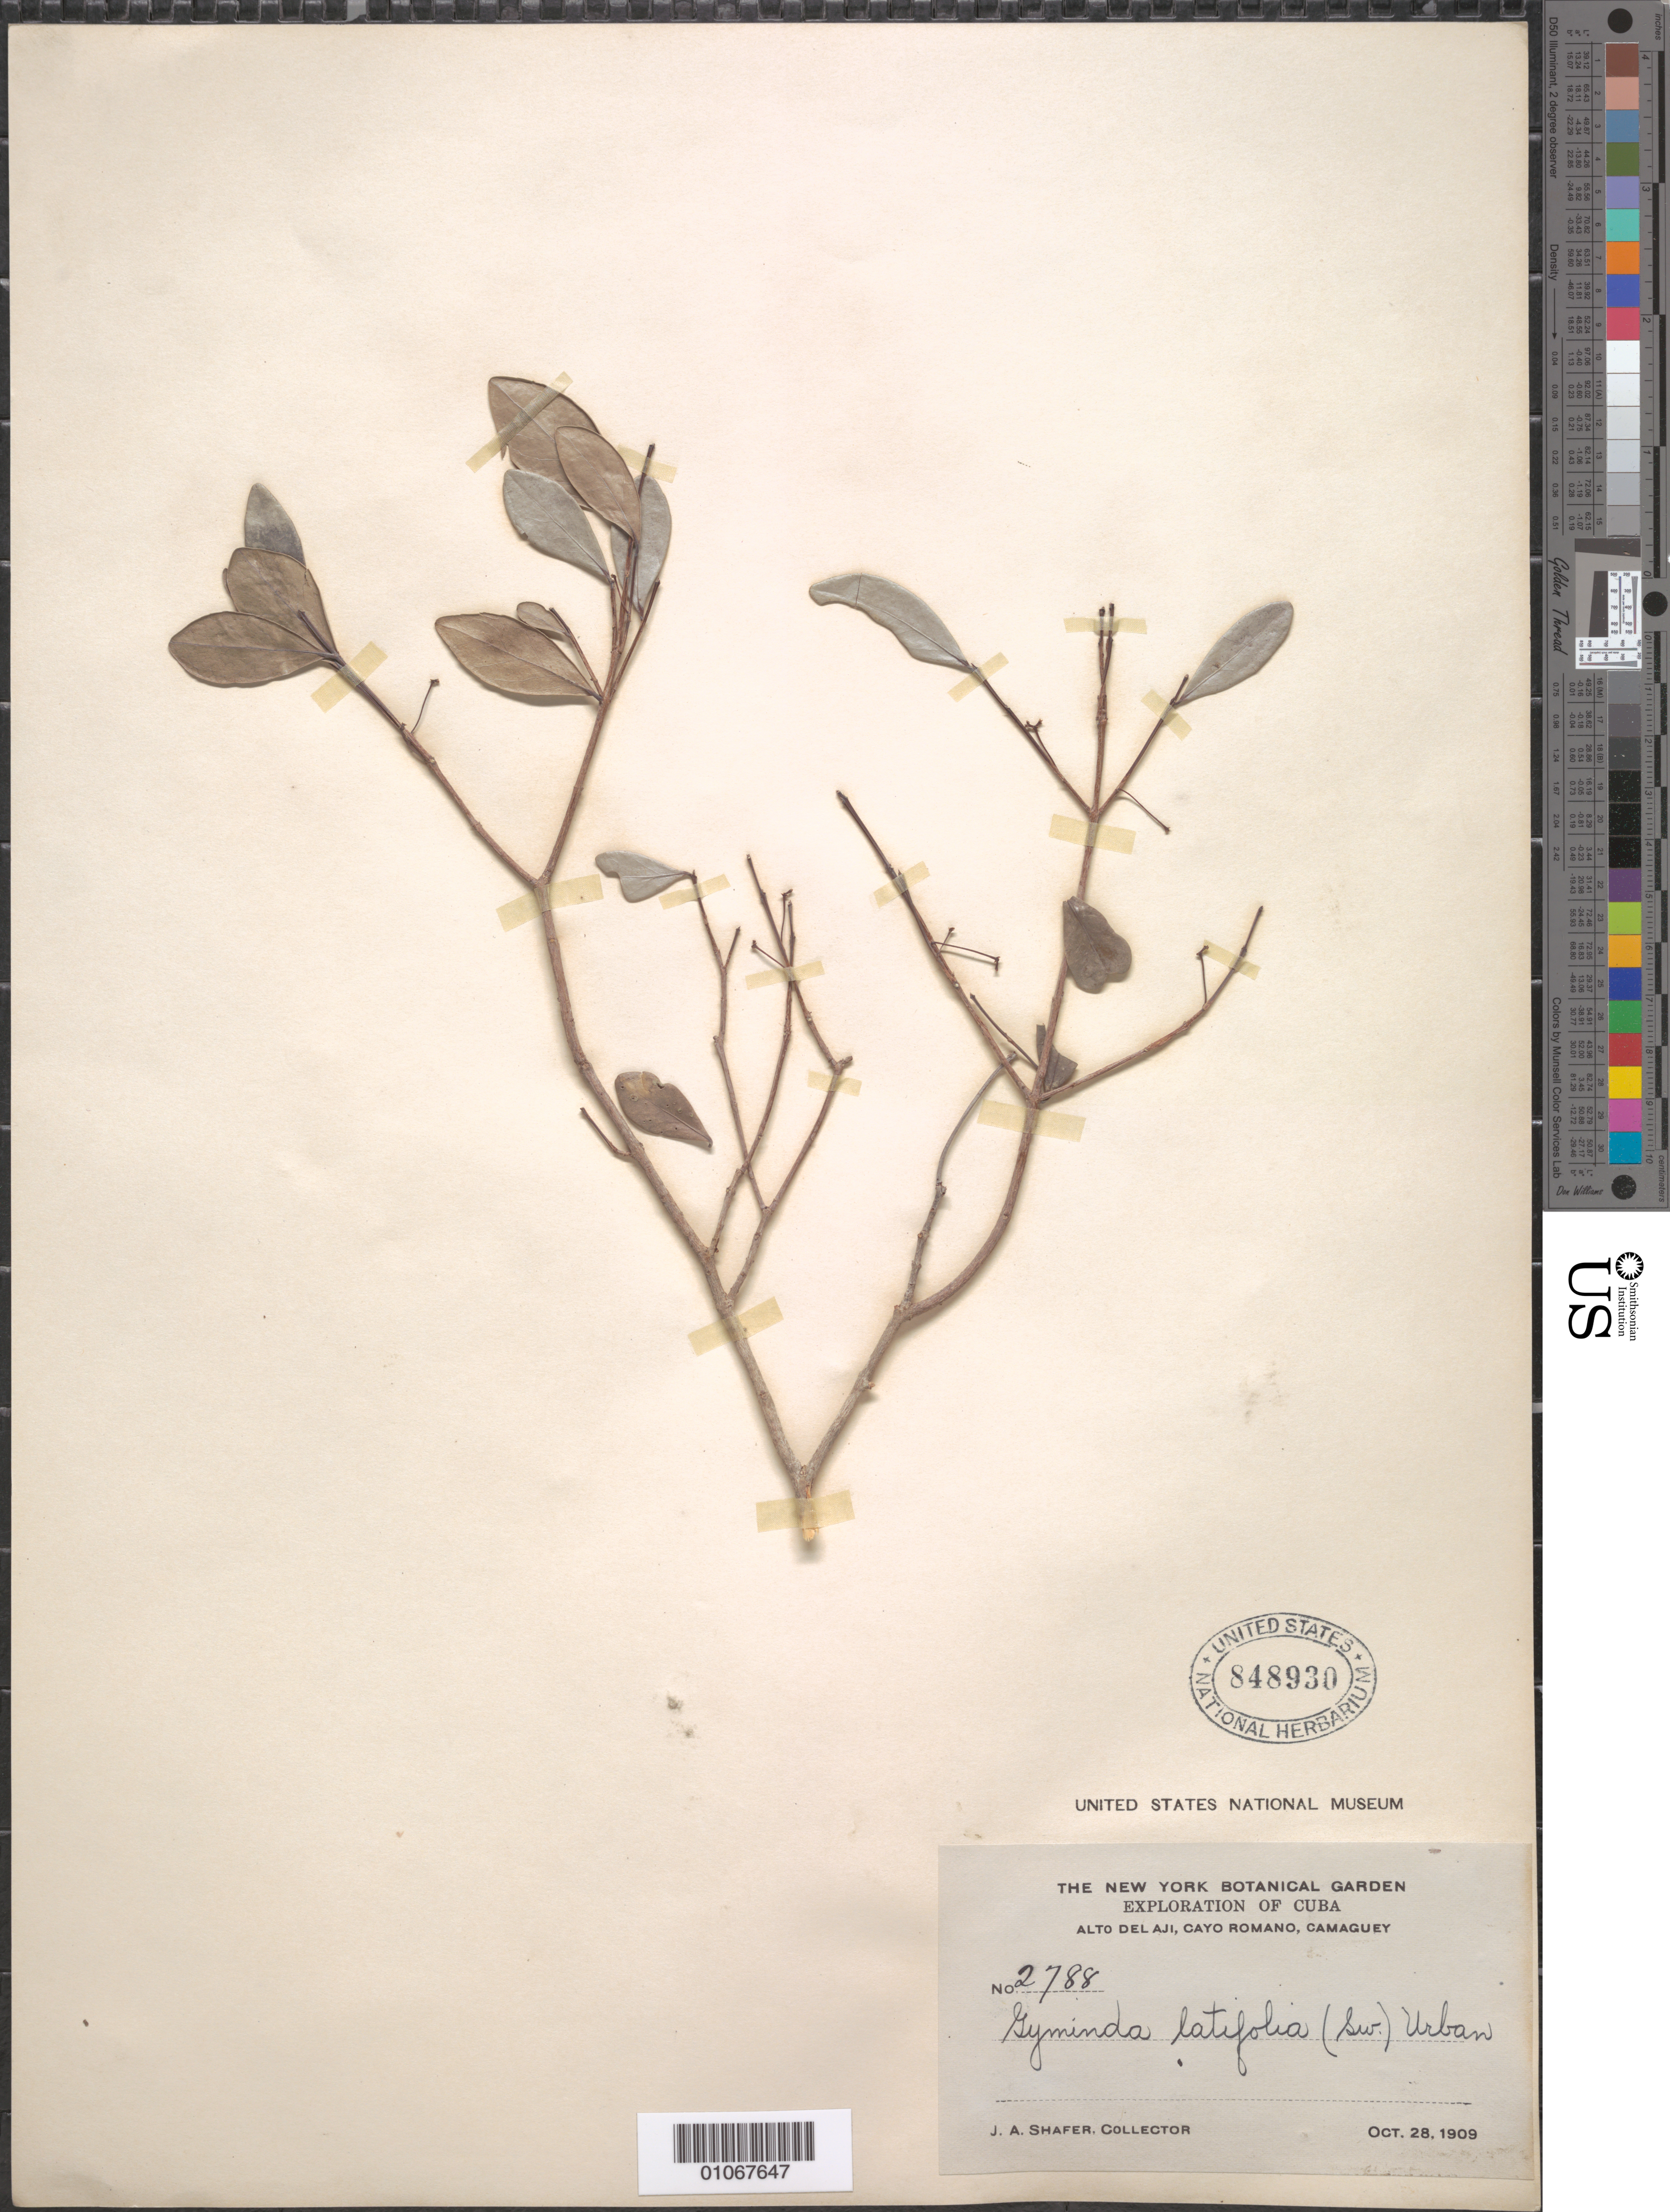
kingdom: Plantae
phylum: Tracheophyta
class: Magnoliopsida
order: Celastrales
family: Celastraceae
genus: Gyminda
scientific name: Gyminda latifolia subsp. latifolia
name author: (Sw.) Urb.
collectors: J. A. Shafer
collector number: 2788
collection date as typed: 28 Oct 1909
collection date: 1909-10-28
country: Cuba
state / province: Camagüey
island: Cuba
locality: Alto de Aji, Cayo Romano, Camaguey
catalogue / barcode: US 848930